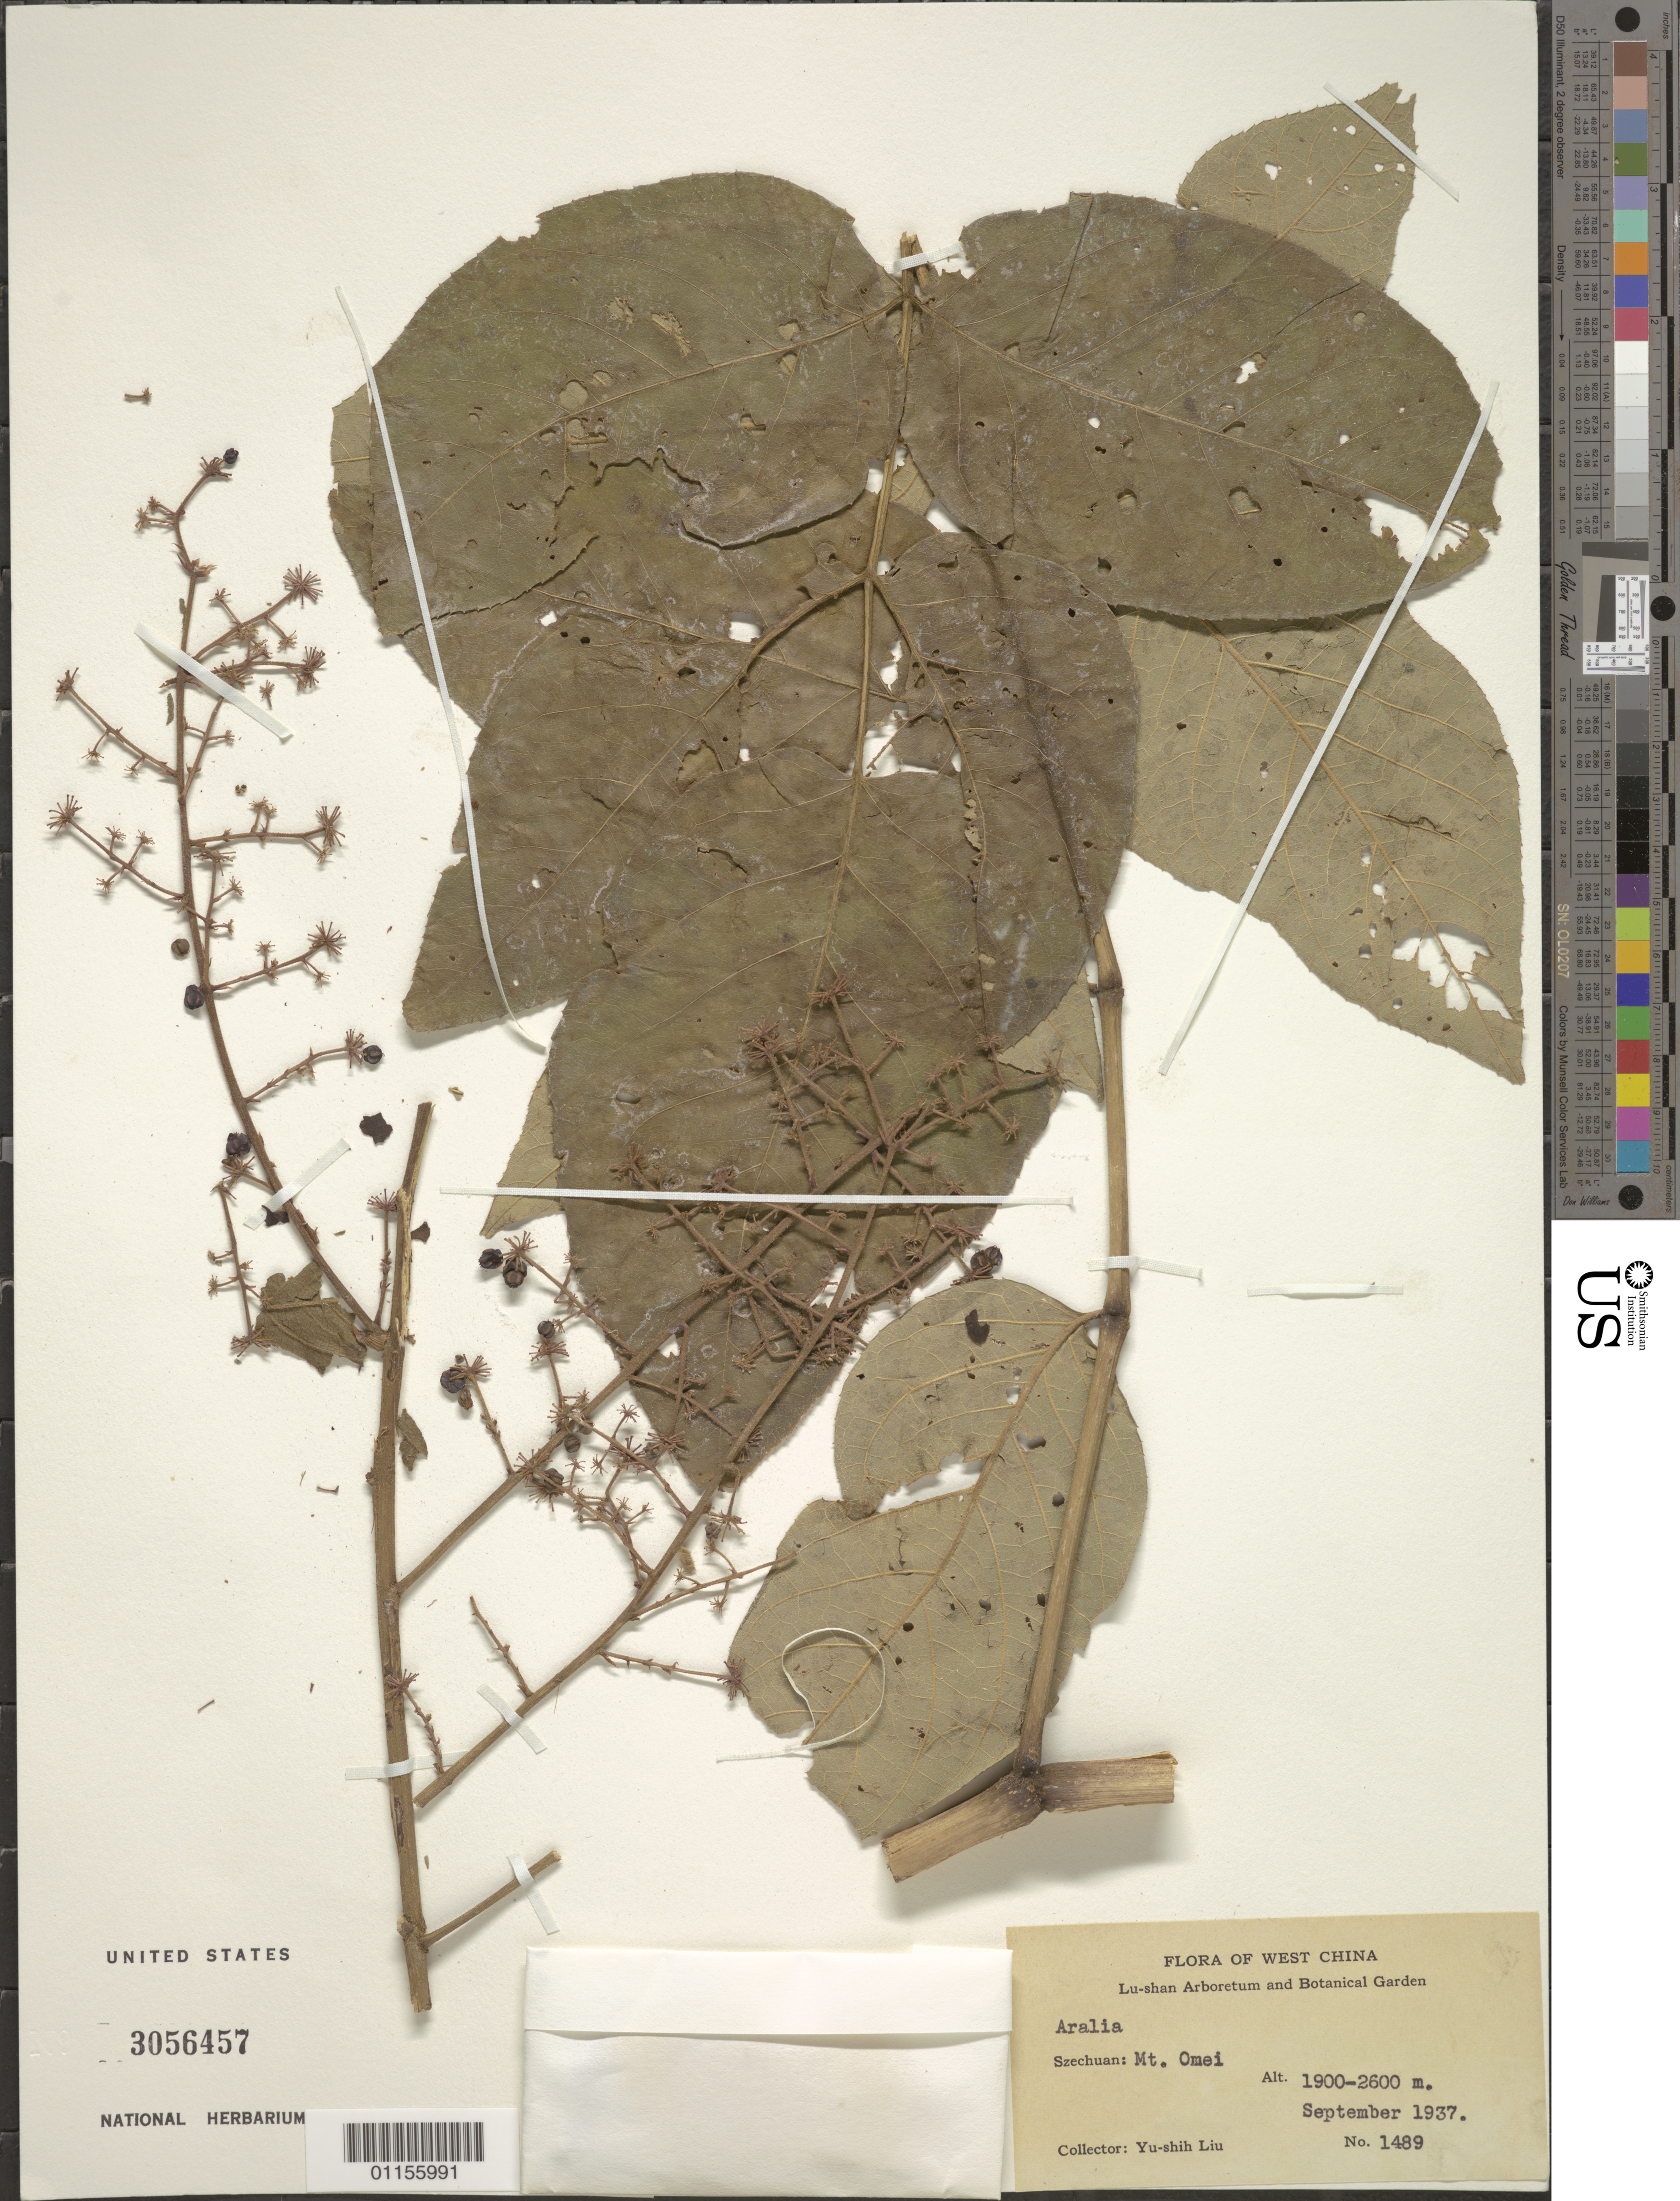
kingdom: Plantae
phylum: Tracheophyta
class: Magnoliopsida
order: Apiales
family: Araliaceae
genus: Aralia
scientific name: Aralia sp.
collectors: Y.-S. Liu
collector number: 1489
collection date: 1937-09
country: China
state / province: Sichuan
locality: Mt Omei.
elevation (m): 1900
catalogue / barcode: US 3056457